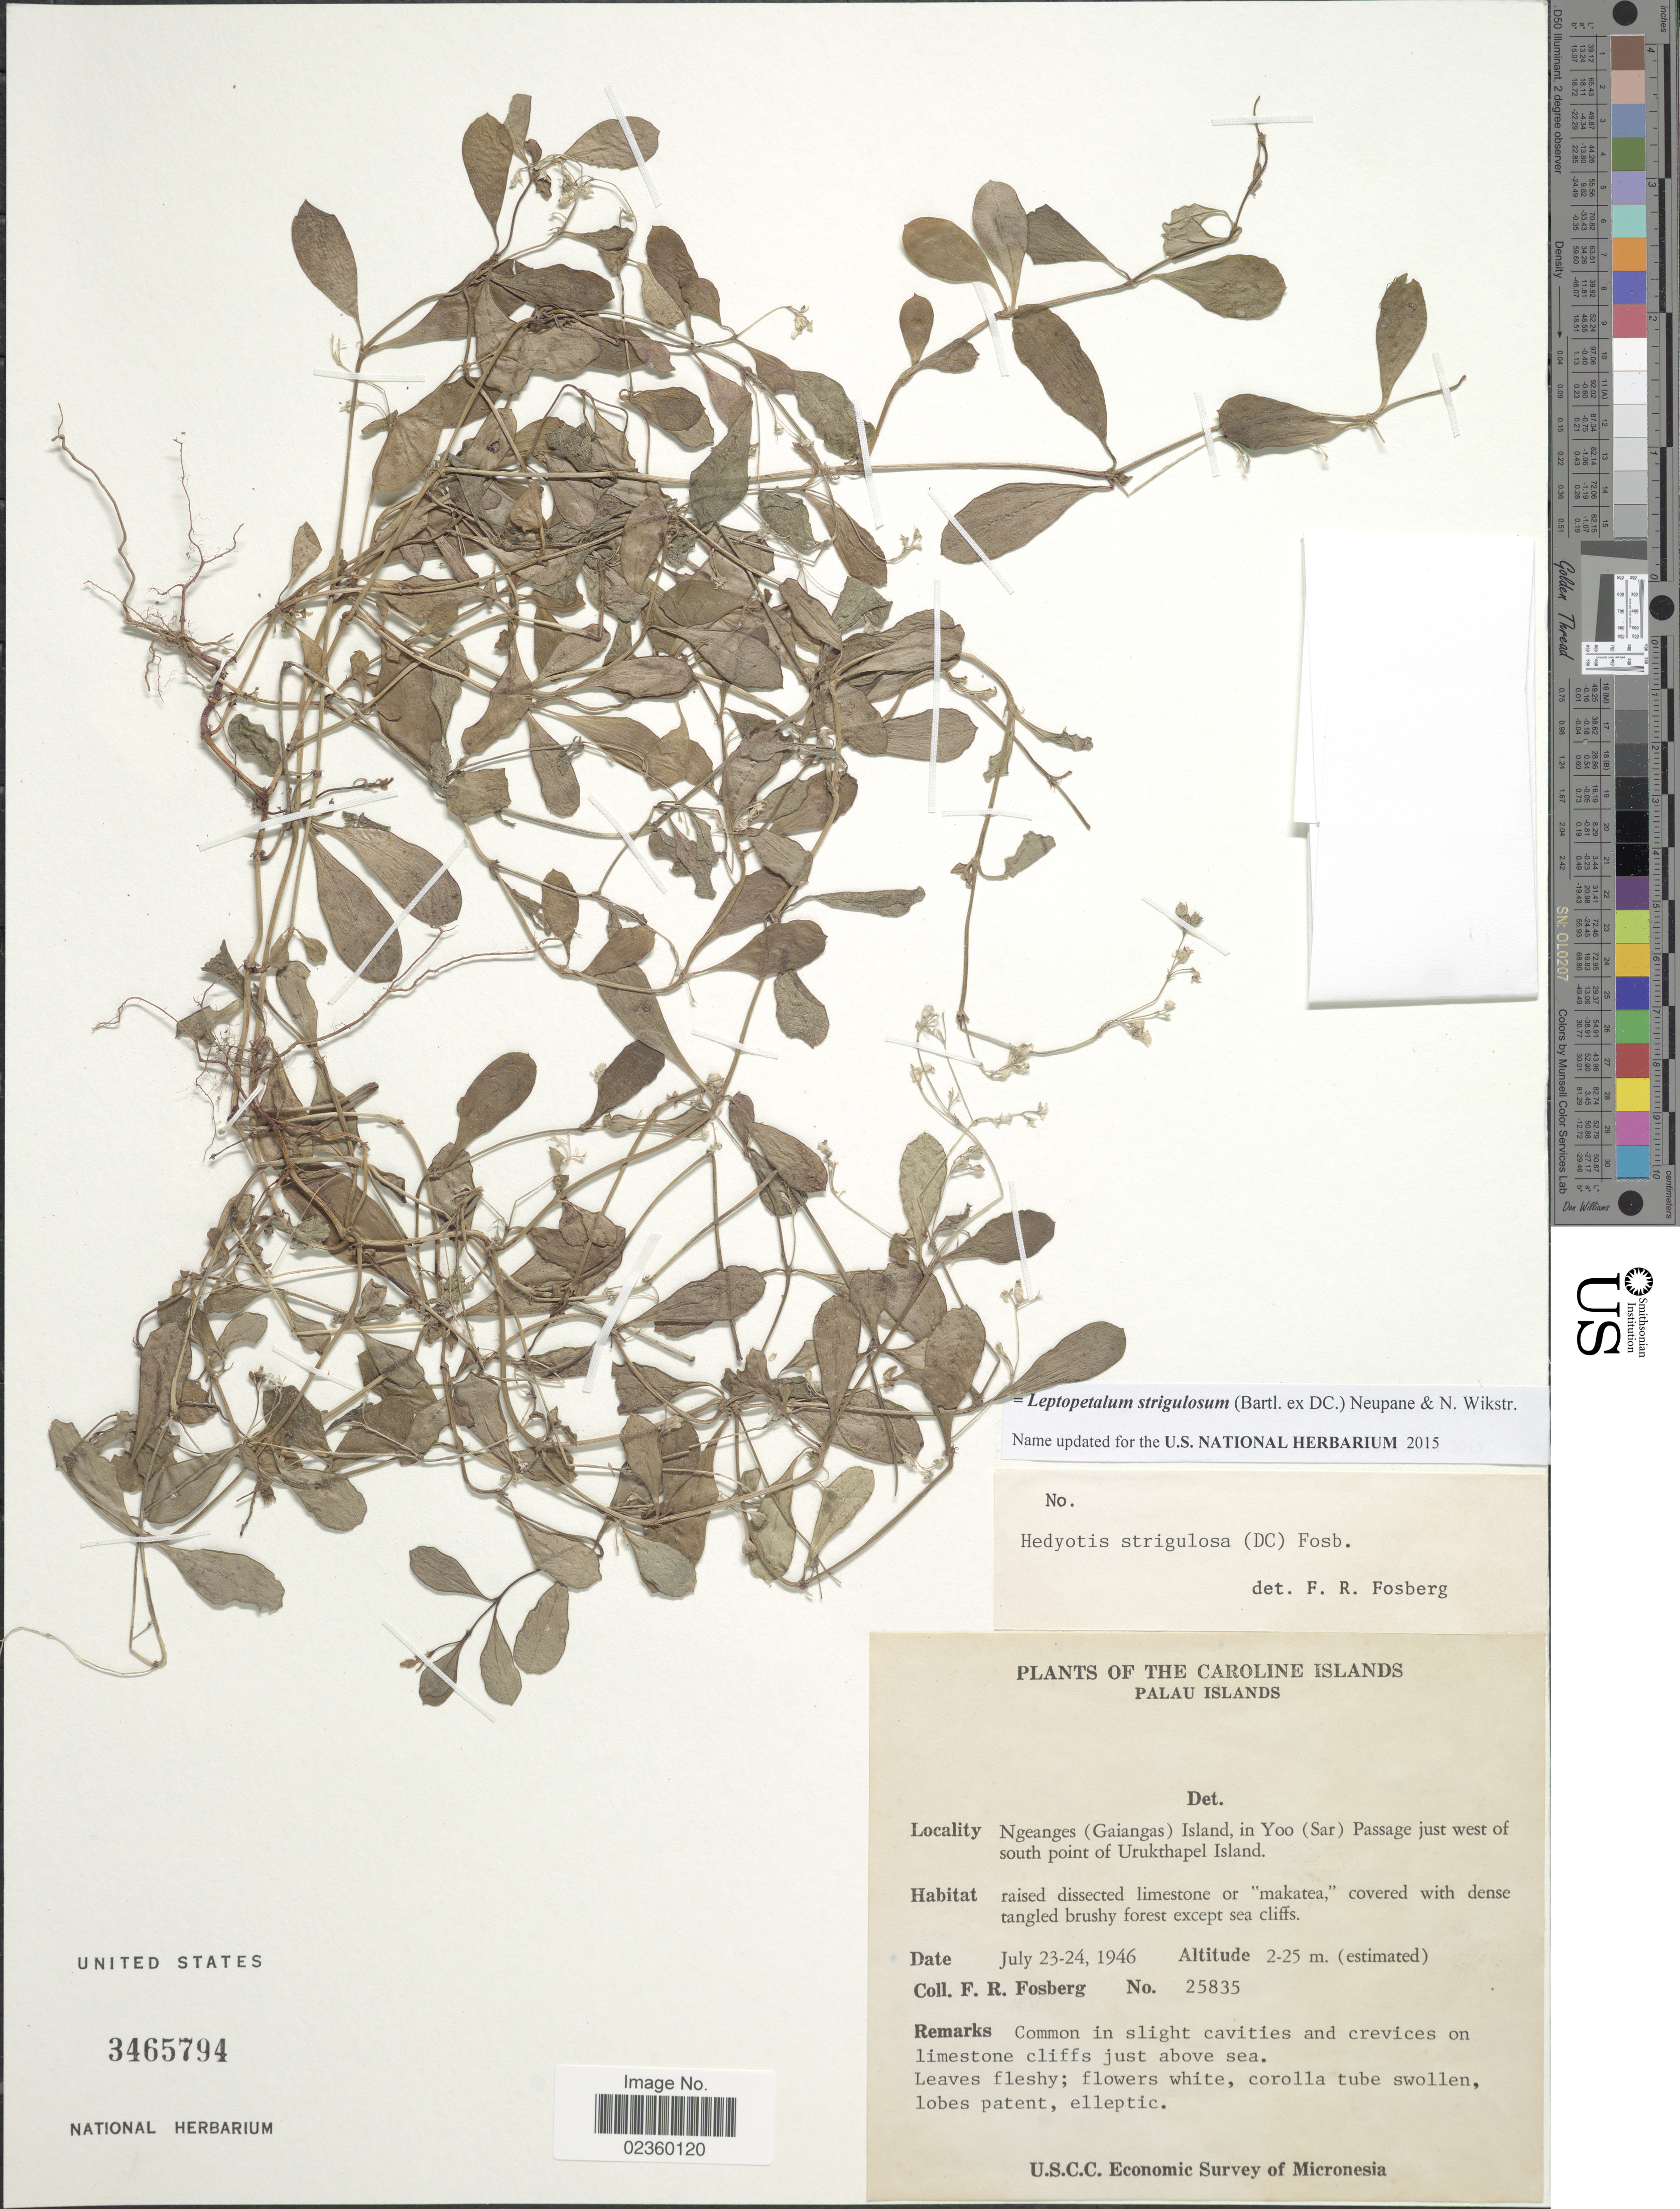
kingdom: Plantae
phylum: Tracheophyta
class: Magnoliopsida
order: Gentianales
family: Rubiaceae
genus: Leptopetalum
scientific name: Leptopetalum strigulosum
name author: (Bartl. ex DC.) Neupane & N. Wikstr.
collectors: F. R. Fosberg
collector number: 25835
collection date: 1946-07-23/1946-07-24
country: Palau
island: Ngeanges (Gaiangas)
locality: The Caroline Islands, Palau Islands, Ngeanges (Gaiangas) Island, in Yoo (Sar) Pasage just west of south point of Urukthapel Island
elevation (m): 2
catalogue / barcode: US 3465794